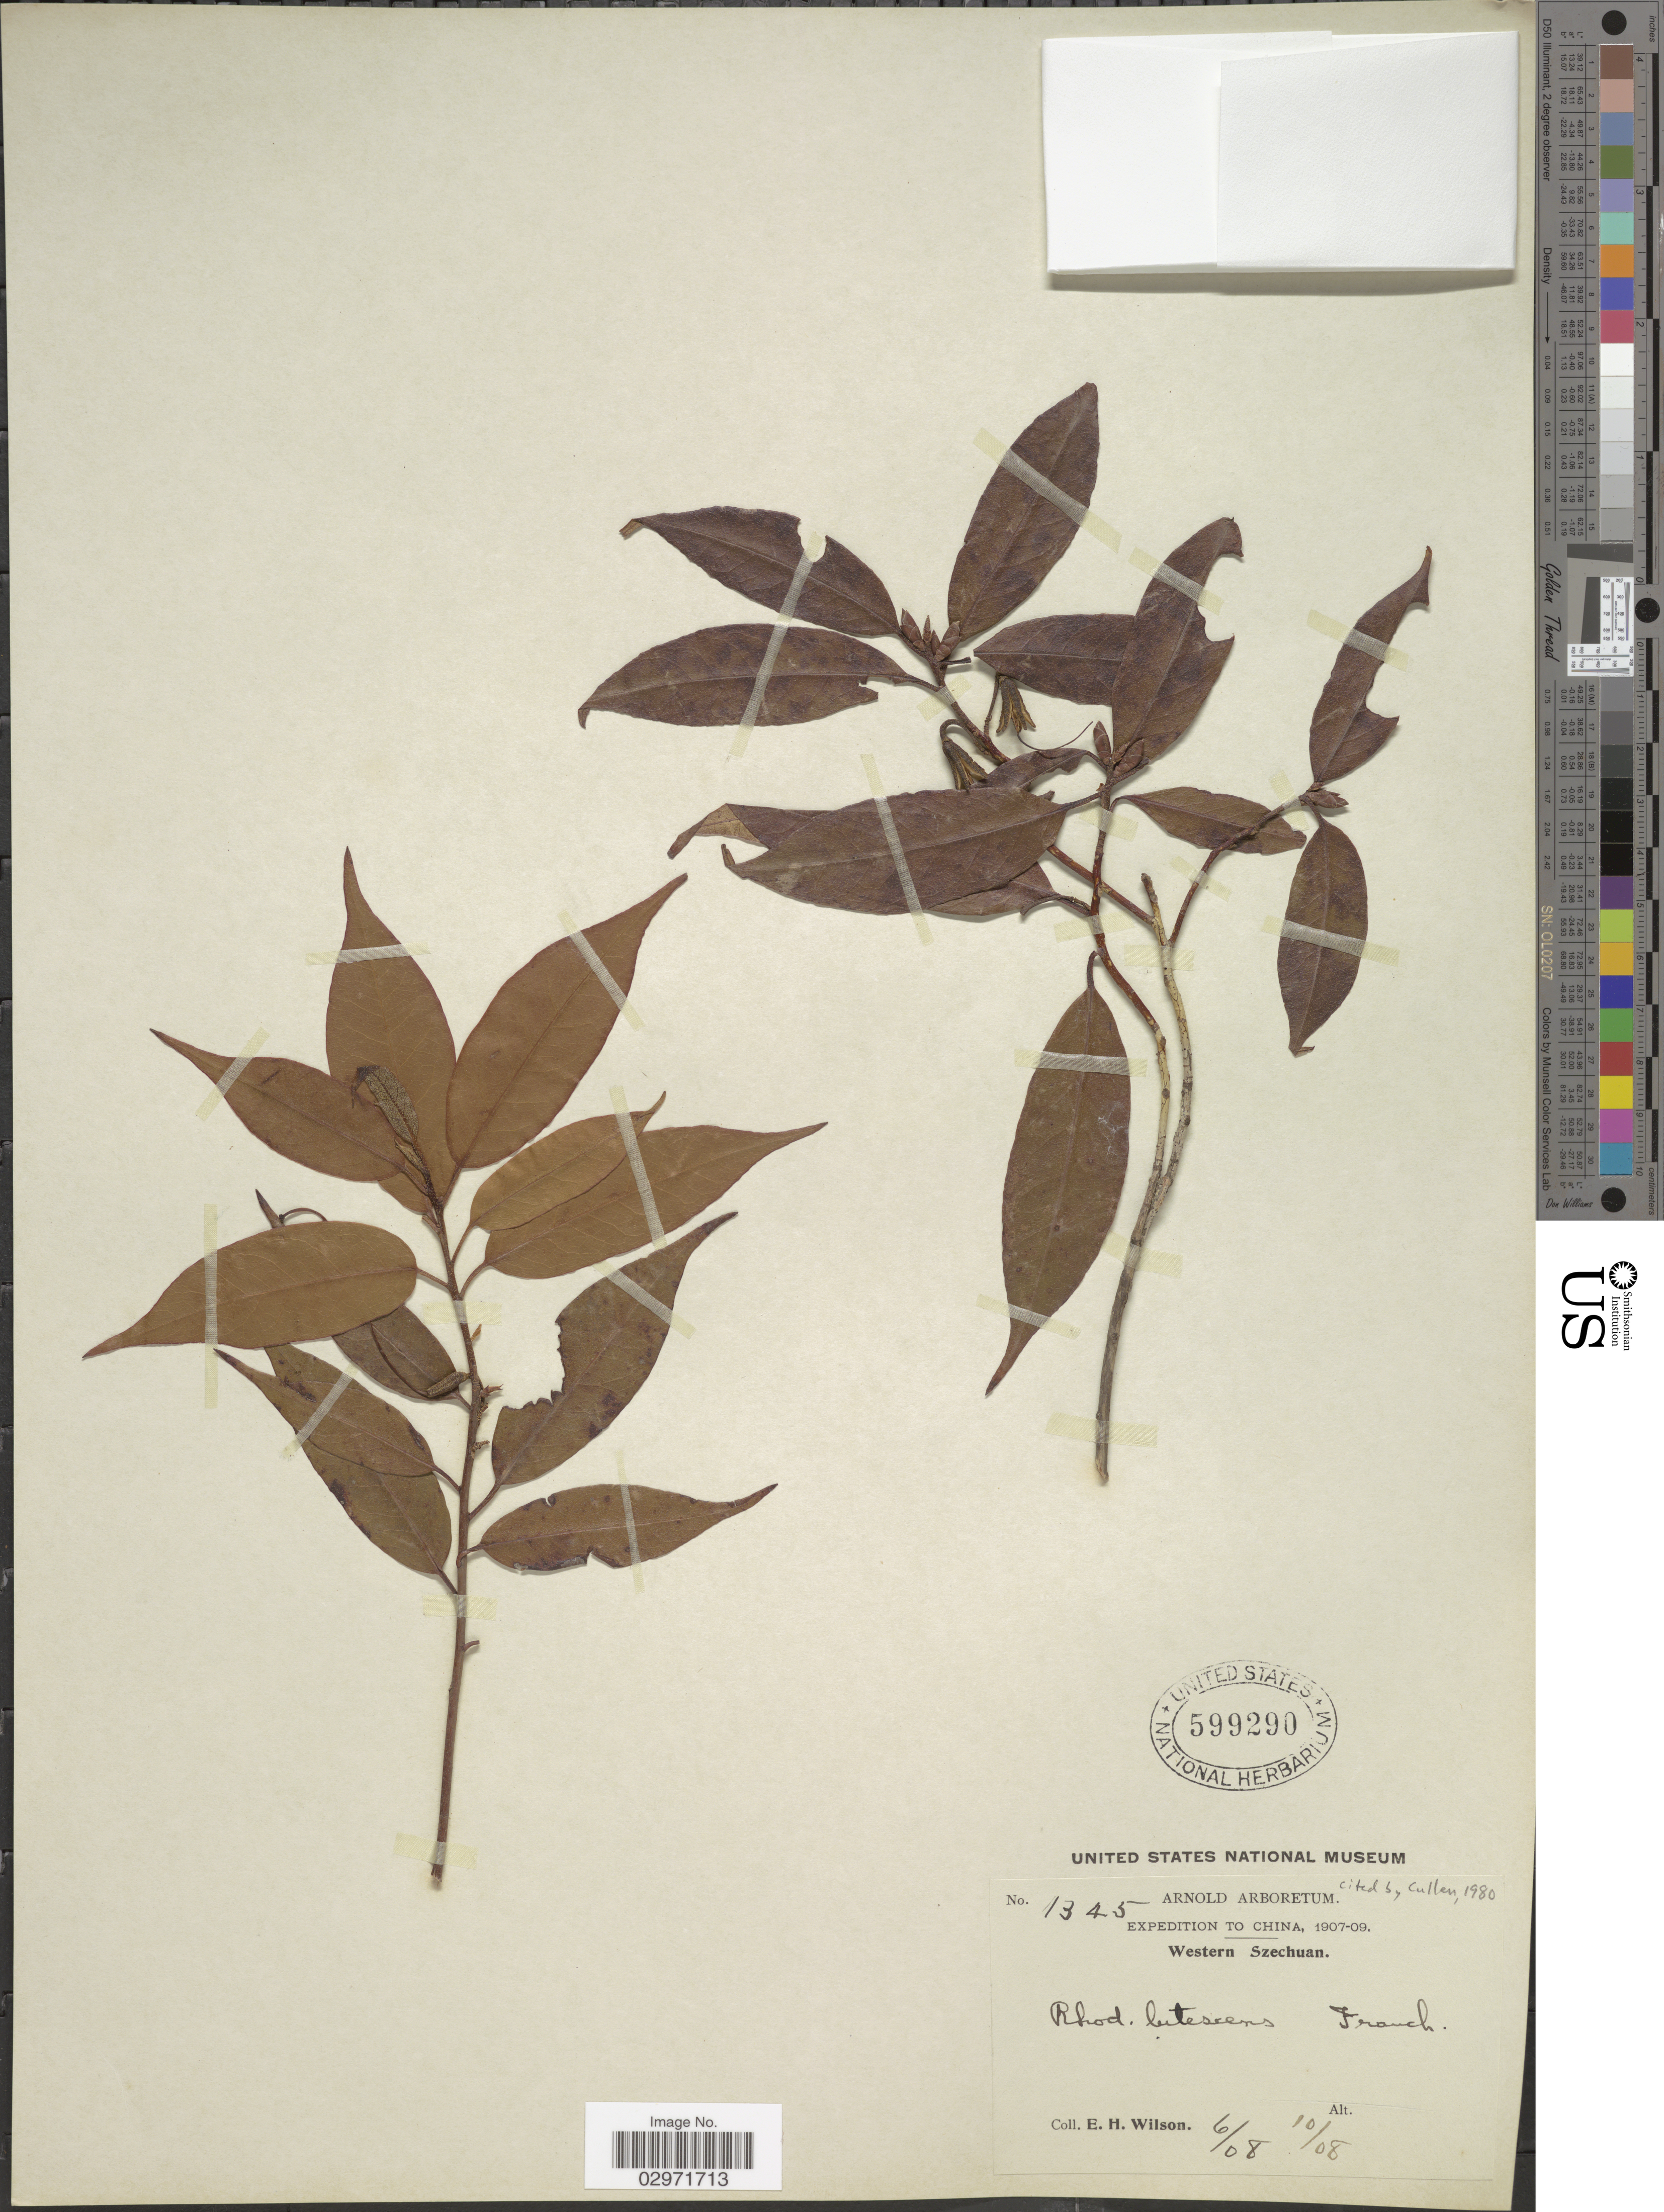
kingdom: Plantae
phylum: Tracheophyta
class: Magnoliopsida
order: Ericales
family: Ericaceae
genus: Rhododendron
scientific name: Rhododendron lutescens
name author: Franch.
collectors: E. Wilson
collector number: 1345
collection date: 1908-06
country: China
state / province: Sichuan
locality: Western Szechuan.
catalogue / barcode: US 599290